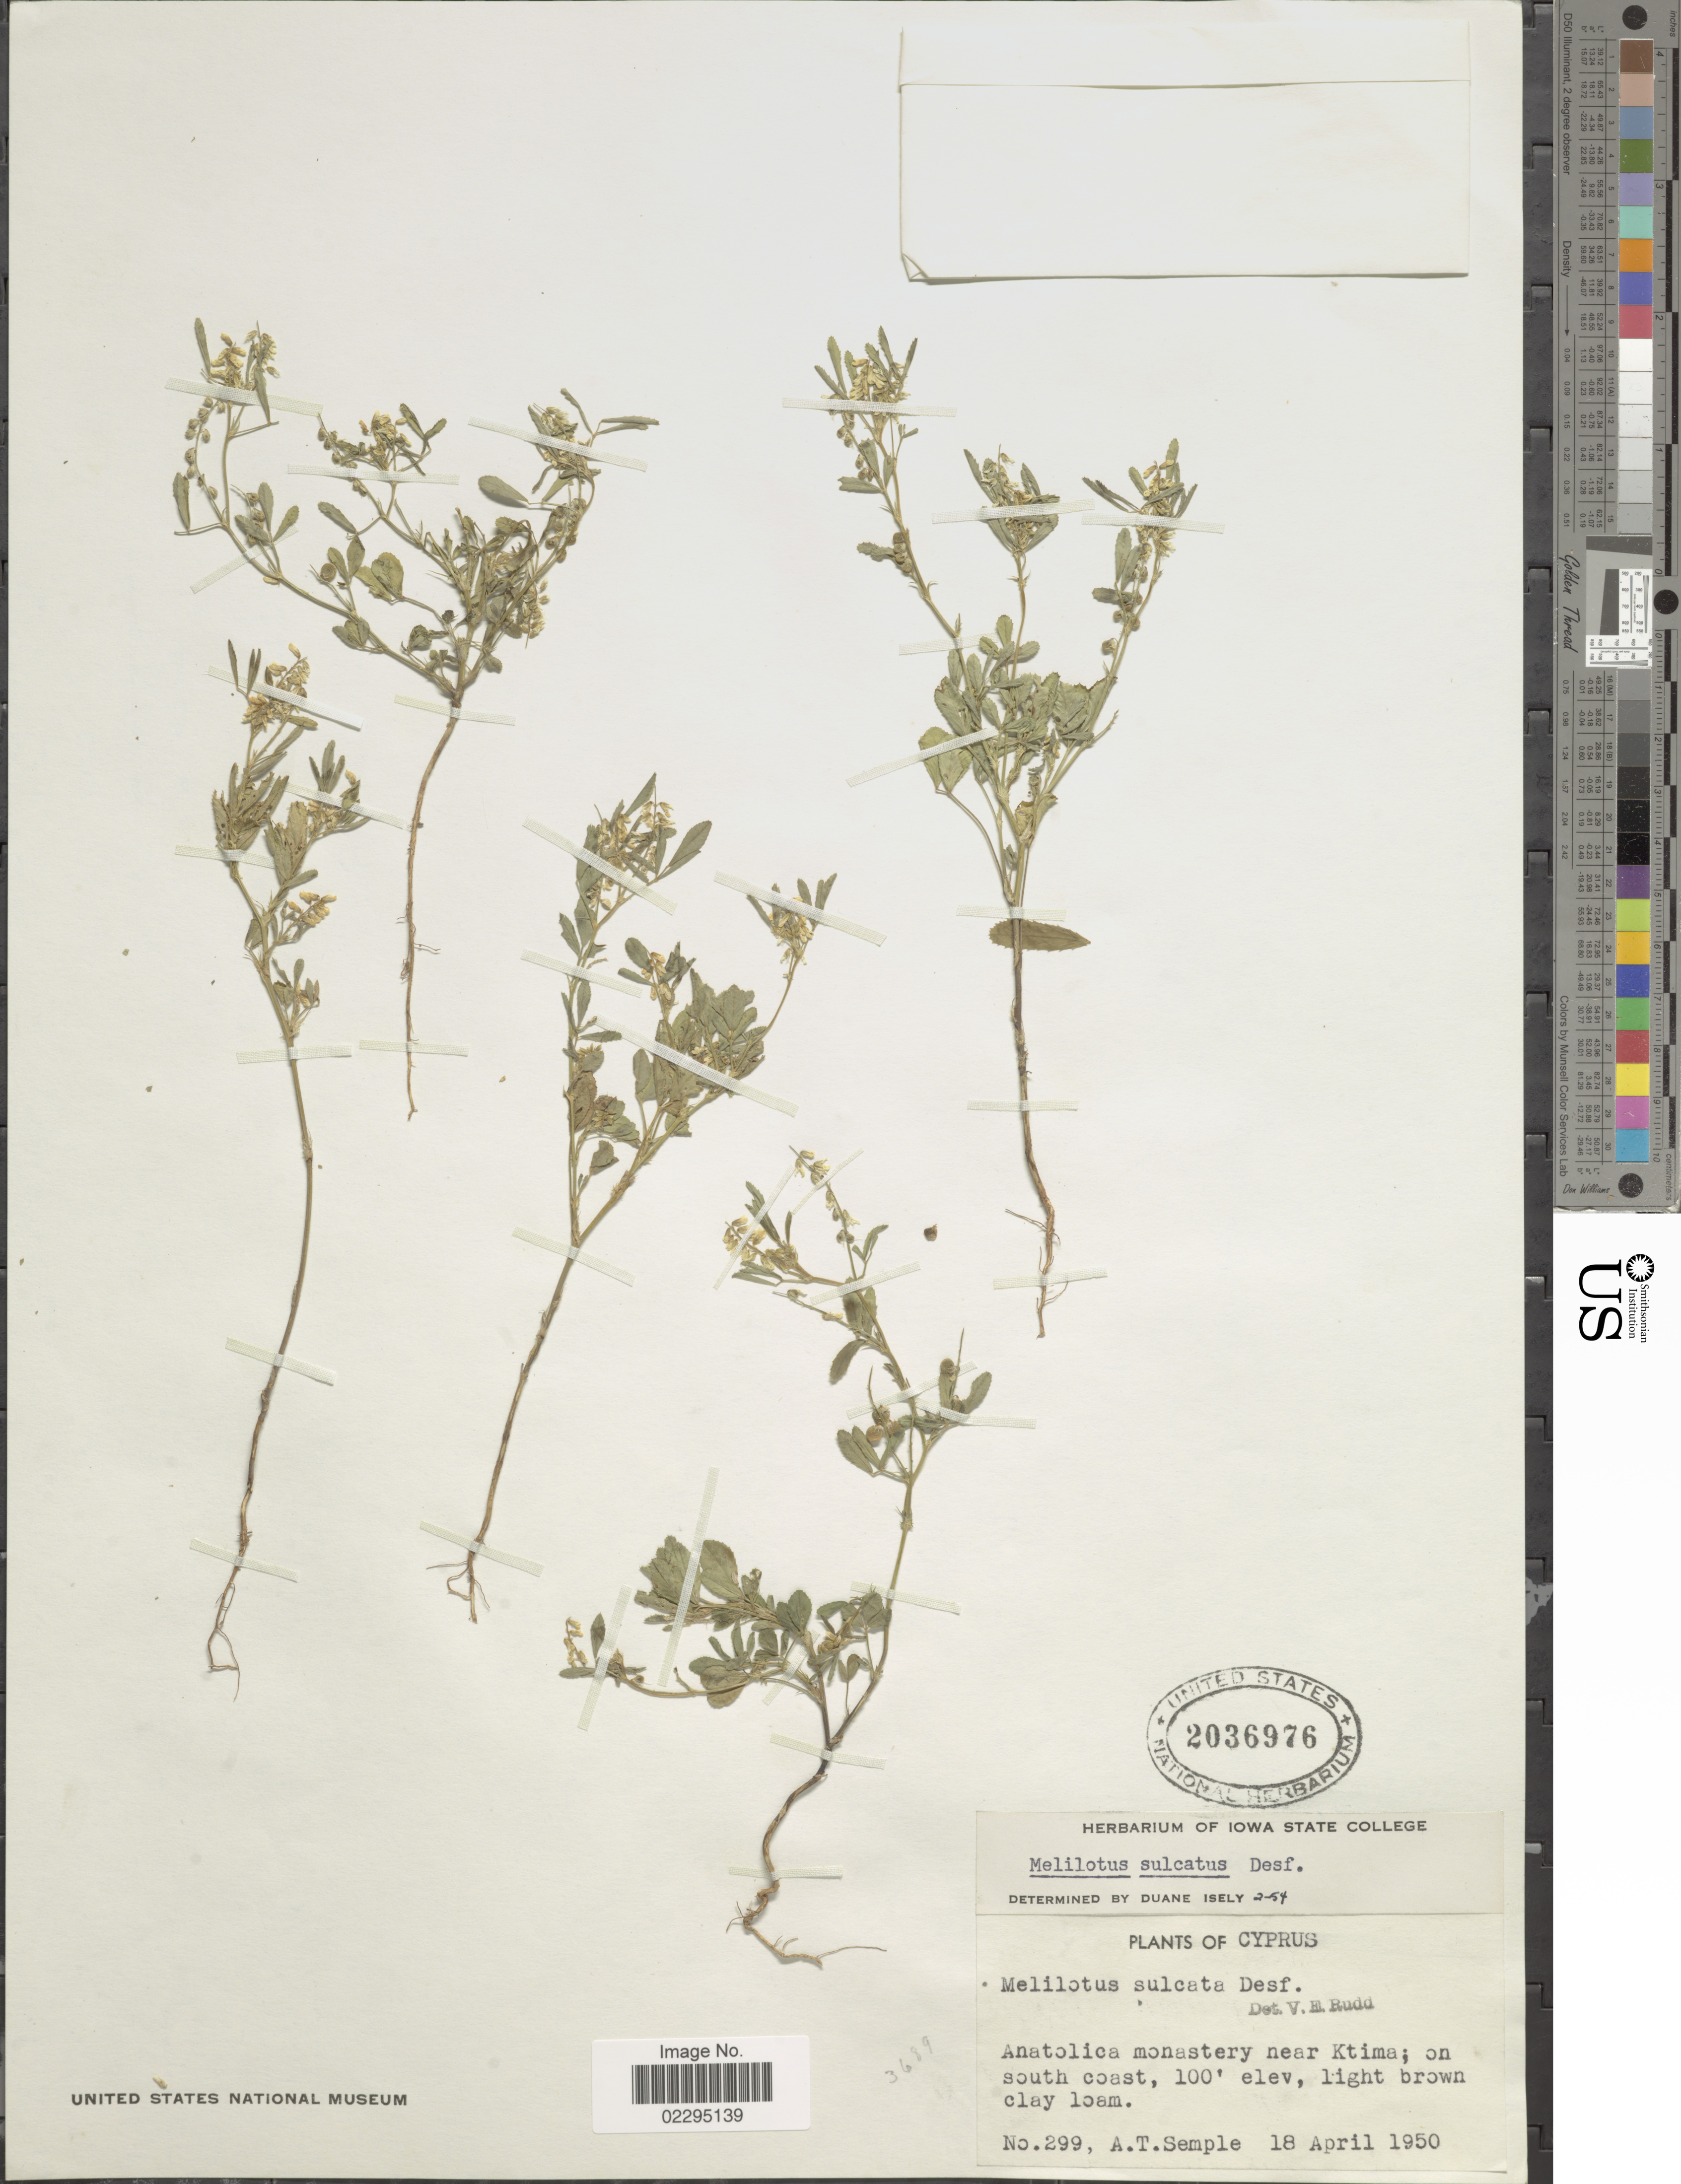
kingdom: Plantae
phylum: Tracheophyta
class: Magnoliopsida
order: Fabales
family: Fabaceae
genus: Melilotus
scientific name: Melilotus sulcatus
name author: Desf.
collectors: A. Semple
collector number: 299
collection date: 1950-04-18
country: Cyprus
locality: Cyprus, Anatolica Monastery near Ktima; on south coast.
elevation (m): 30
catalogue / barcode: US 2036976